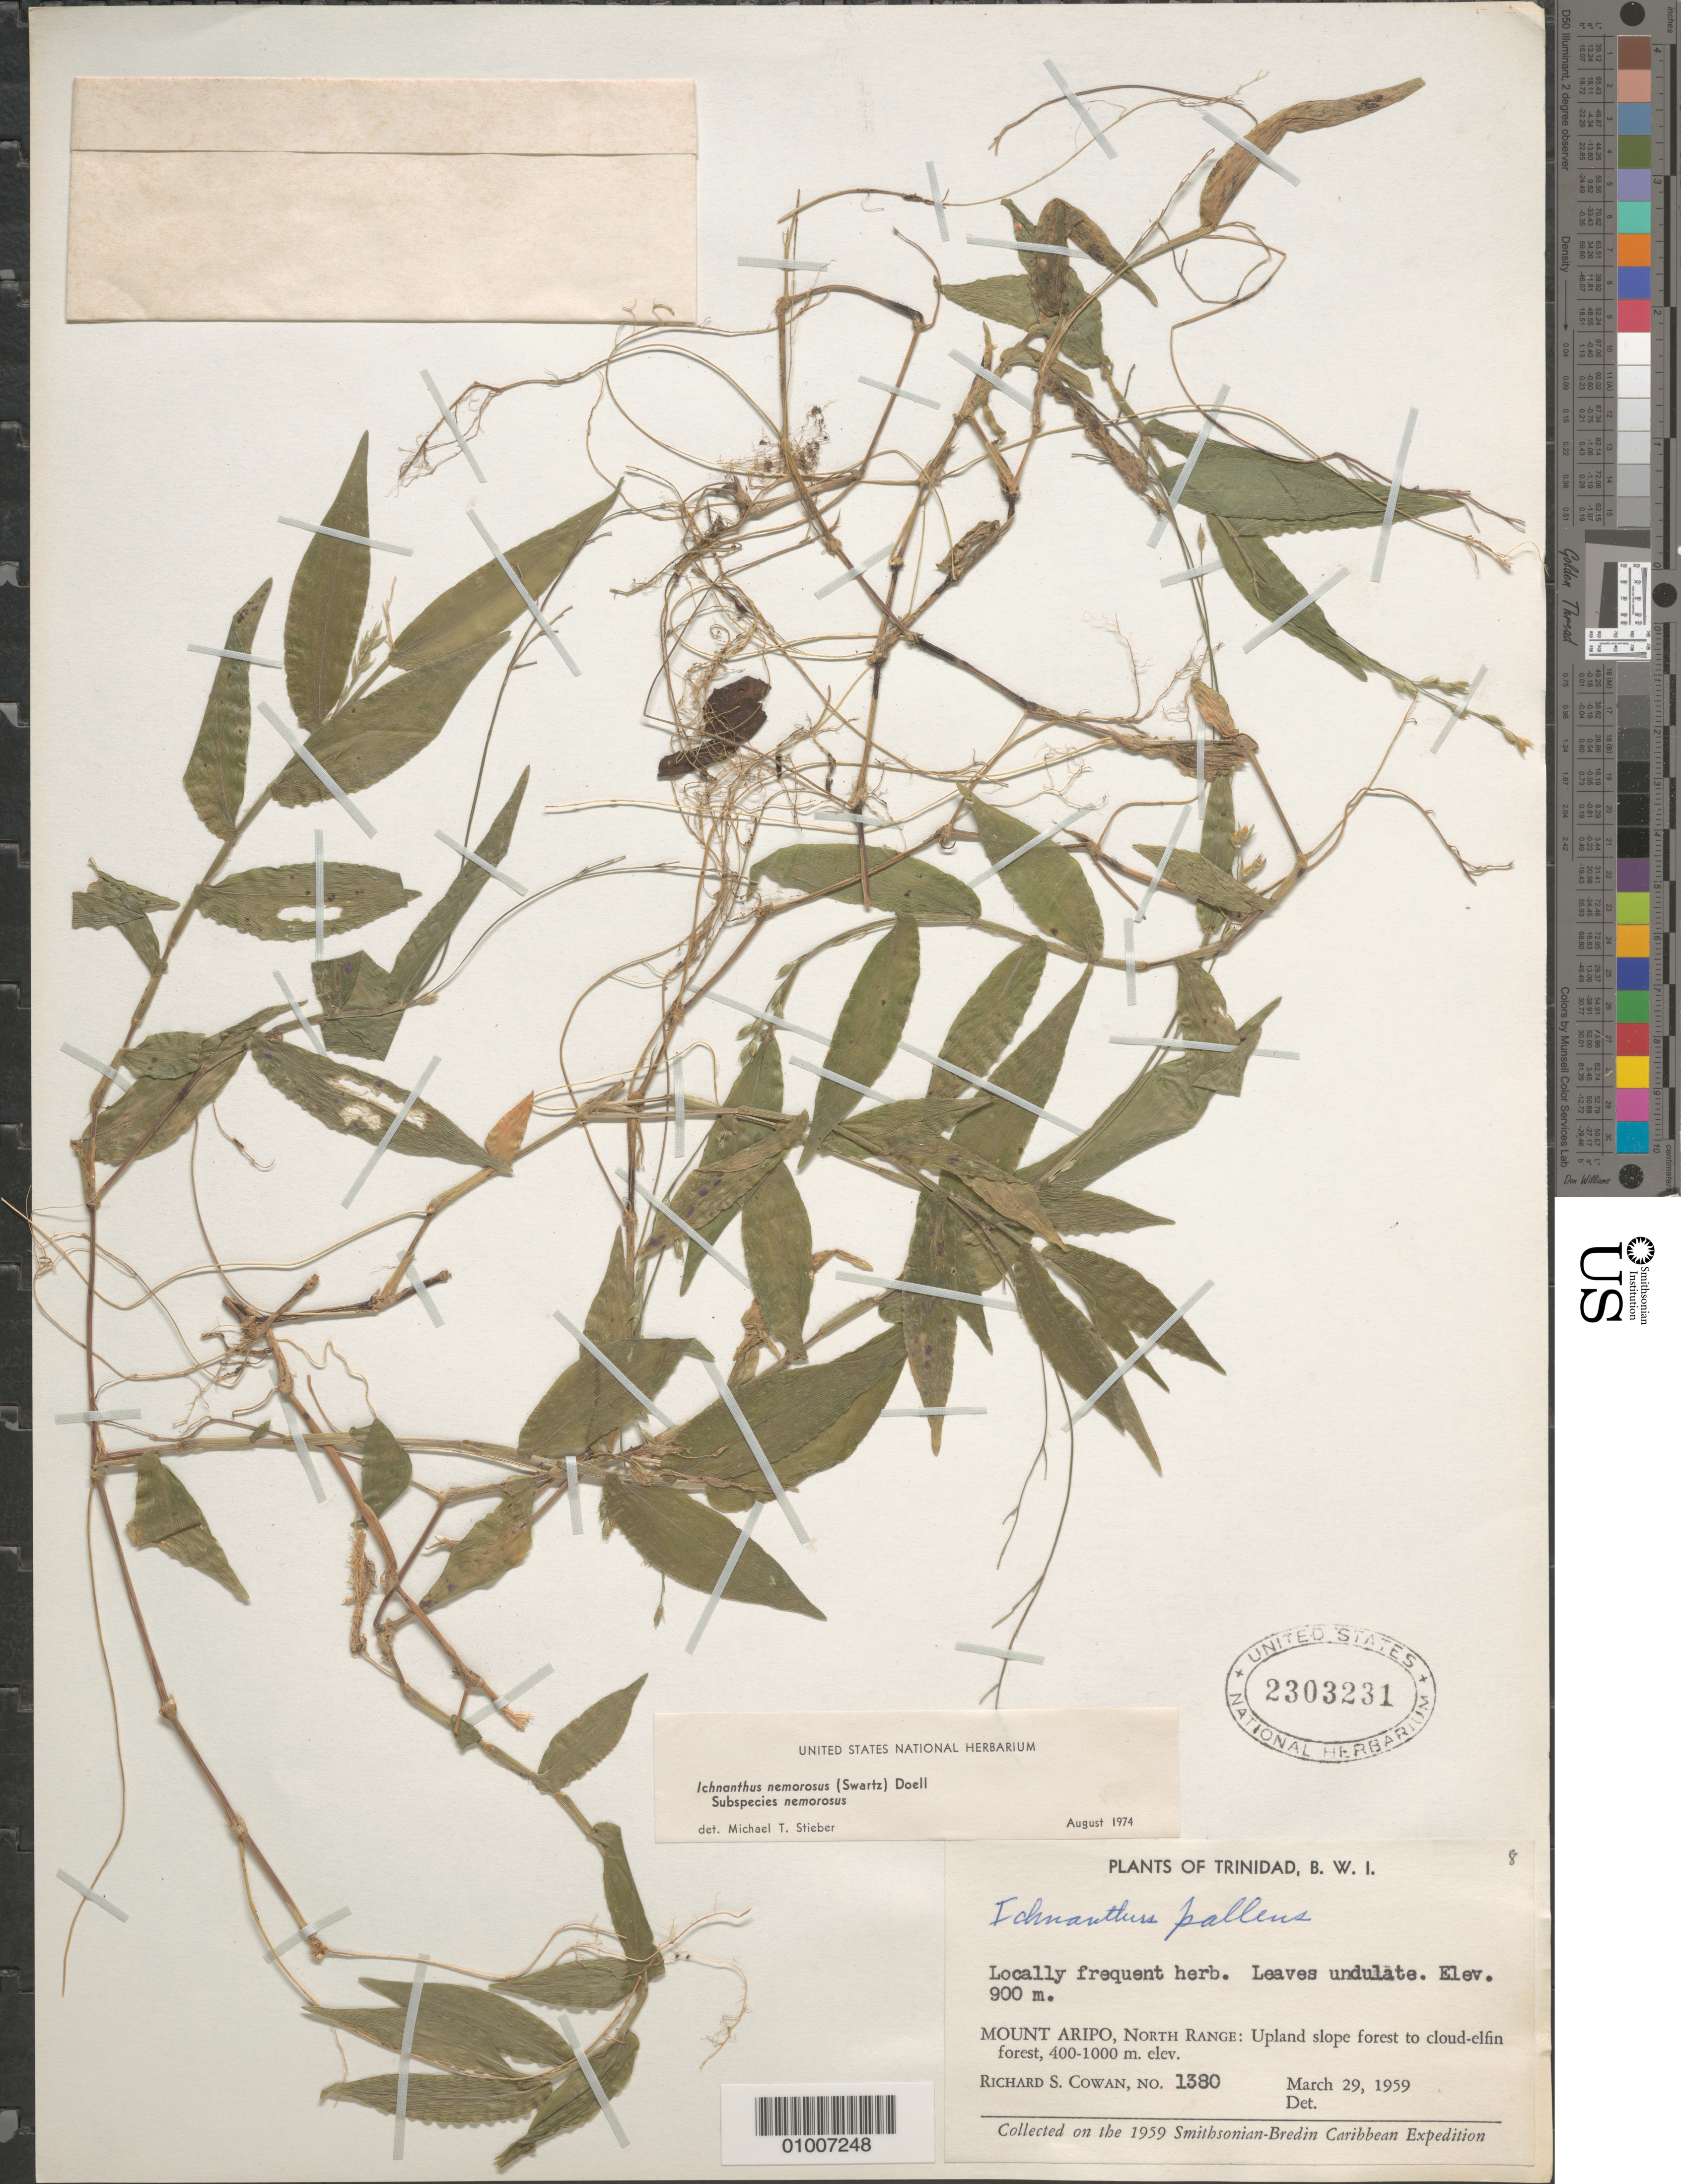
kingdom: Plantae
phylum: Tracheophyta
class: Liliopsida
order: Poales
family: Poaceae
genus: Ichnanthus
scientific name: Ichnanthus nemorosus var. nemorosus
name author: (Sw.) Döll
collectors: R. S. Cowan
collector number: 1380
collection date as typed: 29 Mar 1959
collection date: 1959-03-29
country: Trinidad and Tobago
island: Trinidad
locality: Mouth Aripo, North range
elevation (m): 900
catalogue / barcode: US 2303231